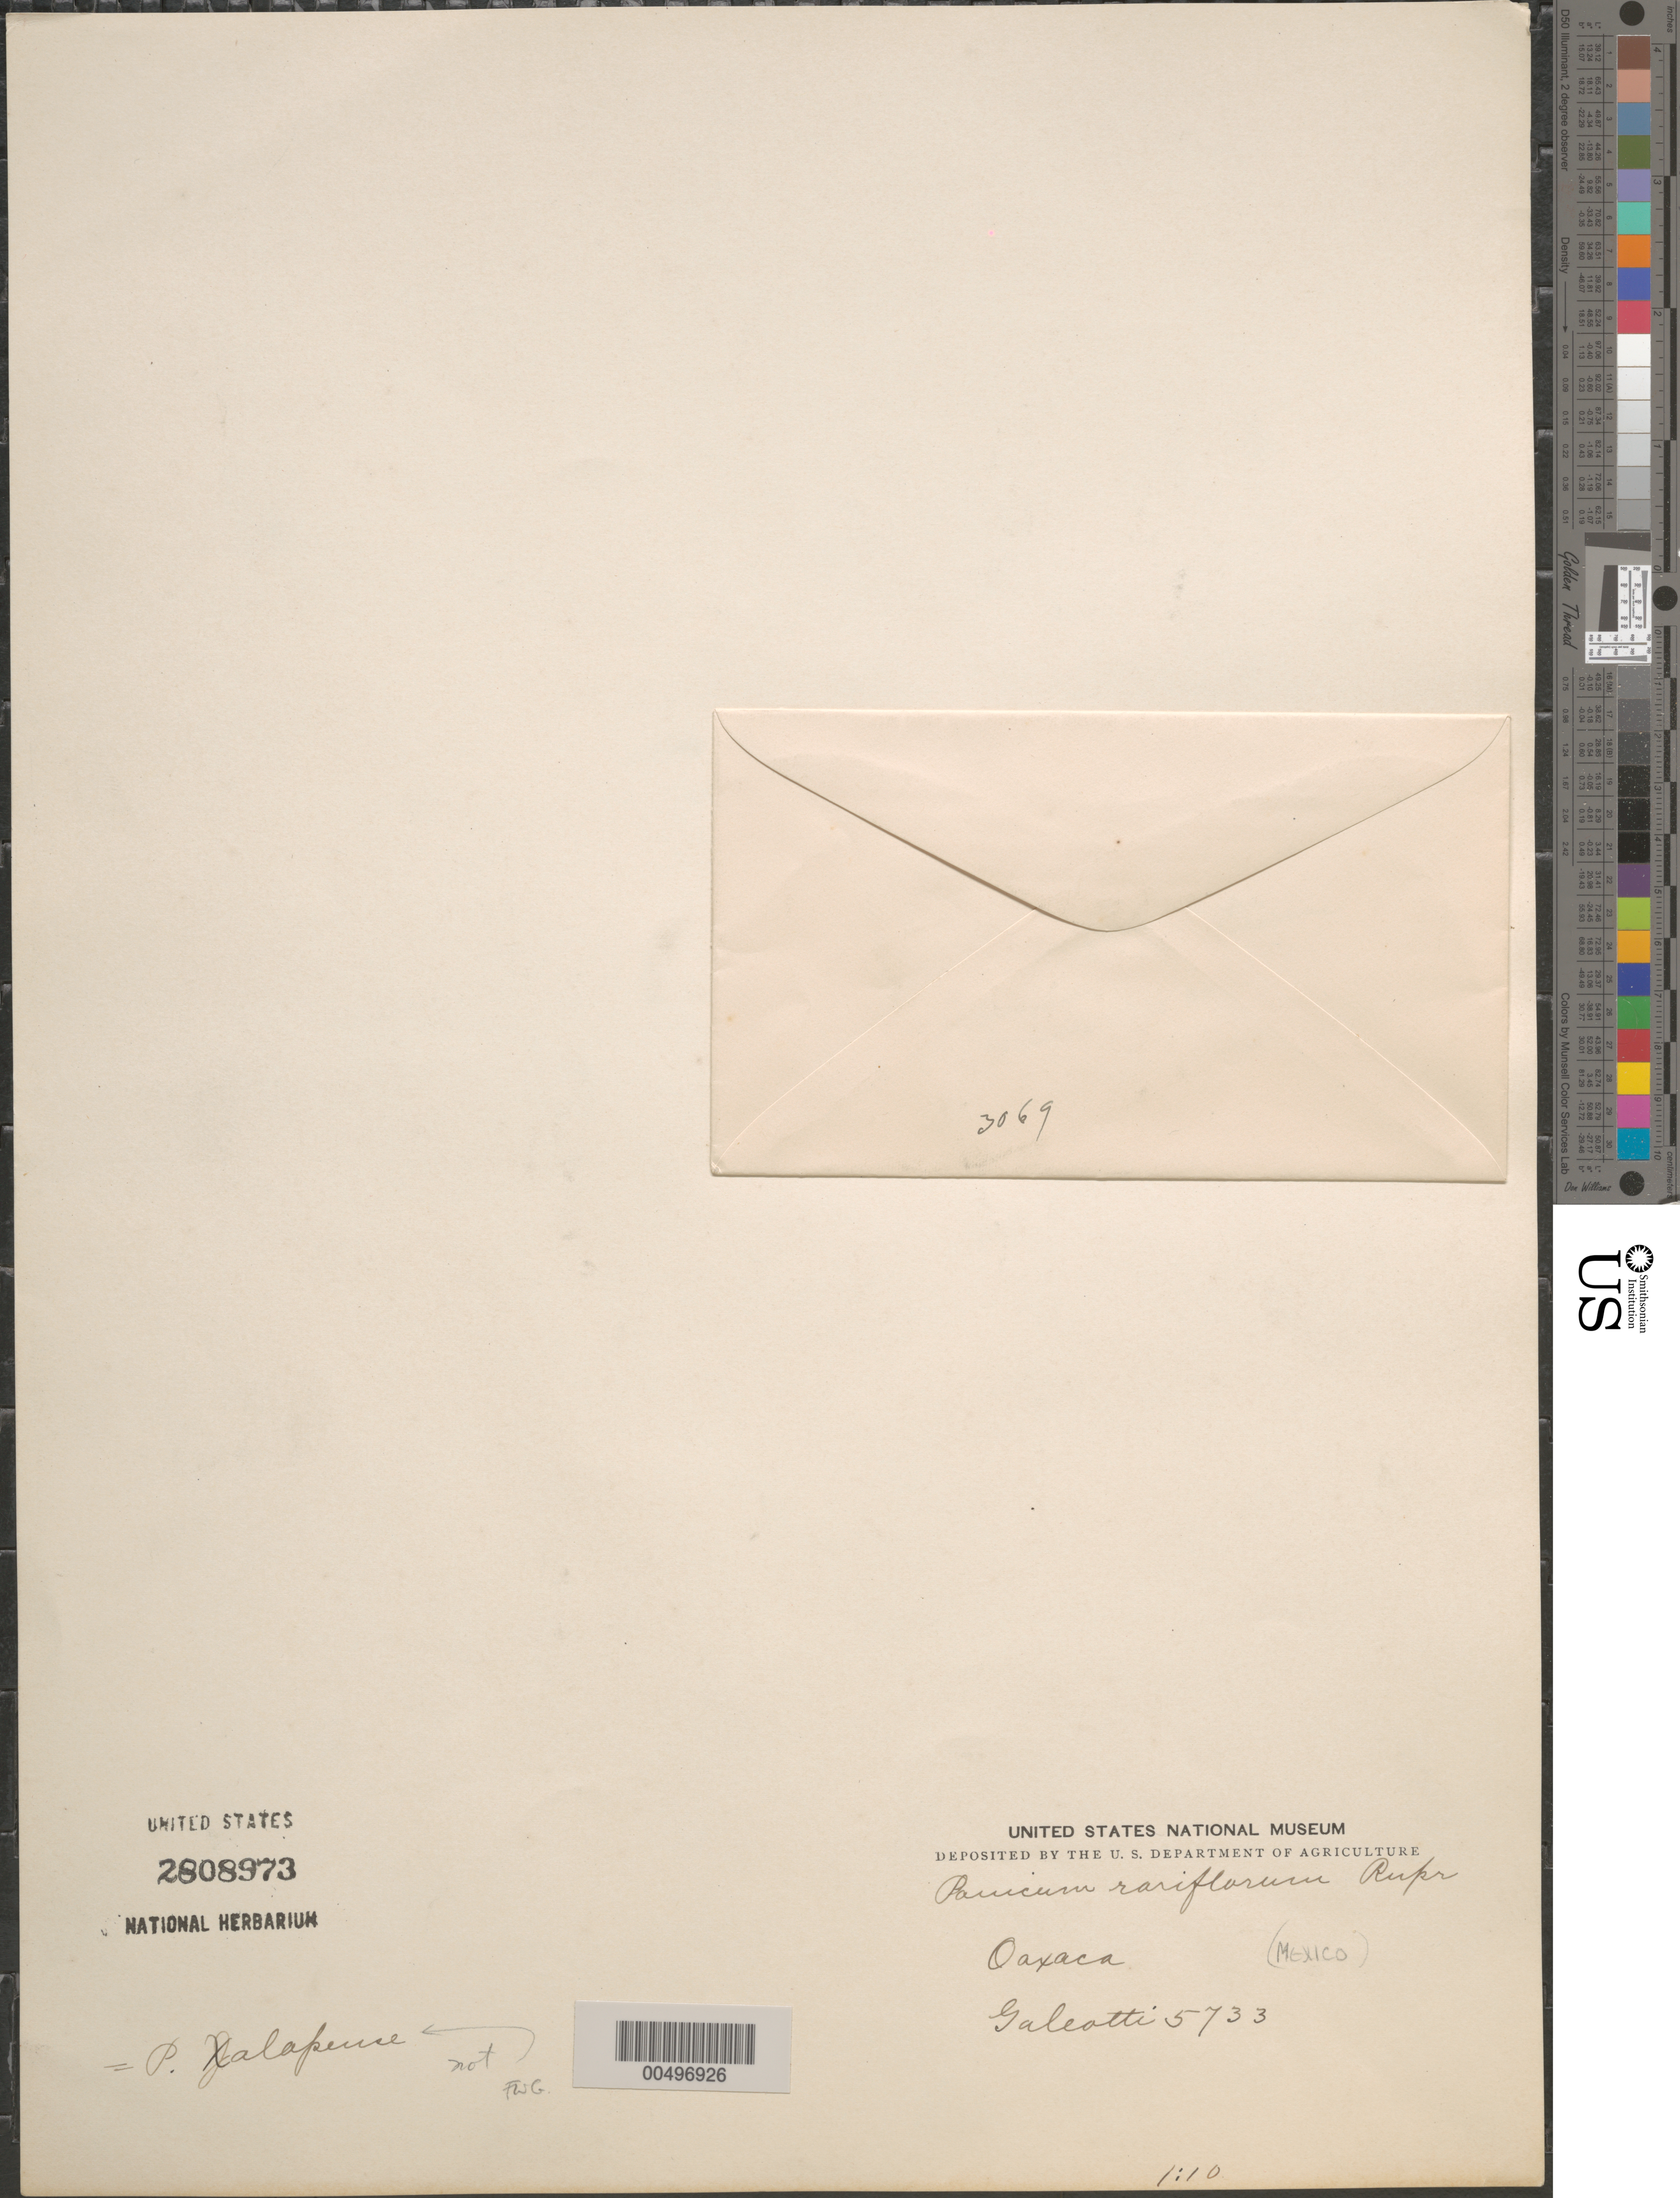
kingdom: Plantae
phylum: Tracheophyta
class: Liliopsida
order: Poales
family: Poaceae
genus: Panicum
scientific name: Panicum xalapense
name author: Kunth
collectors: H. G. Galeotti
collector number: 5733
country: Mexico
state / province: Oaxaca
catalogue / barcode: US 2808973